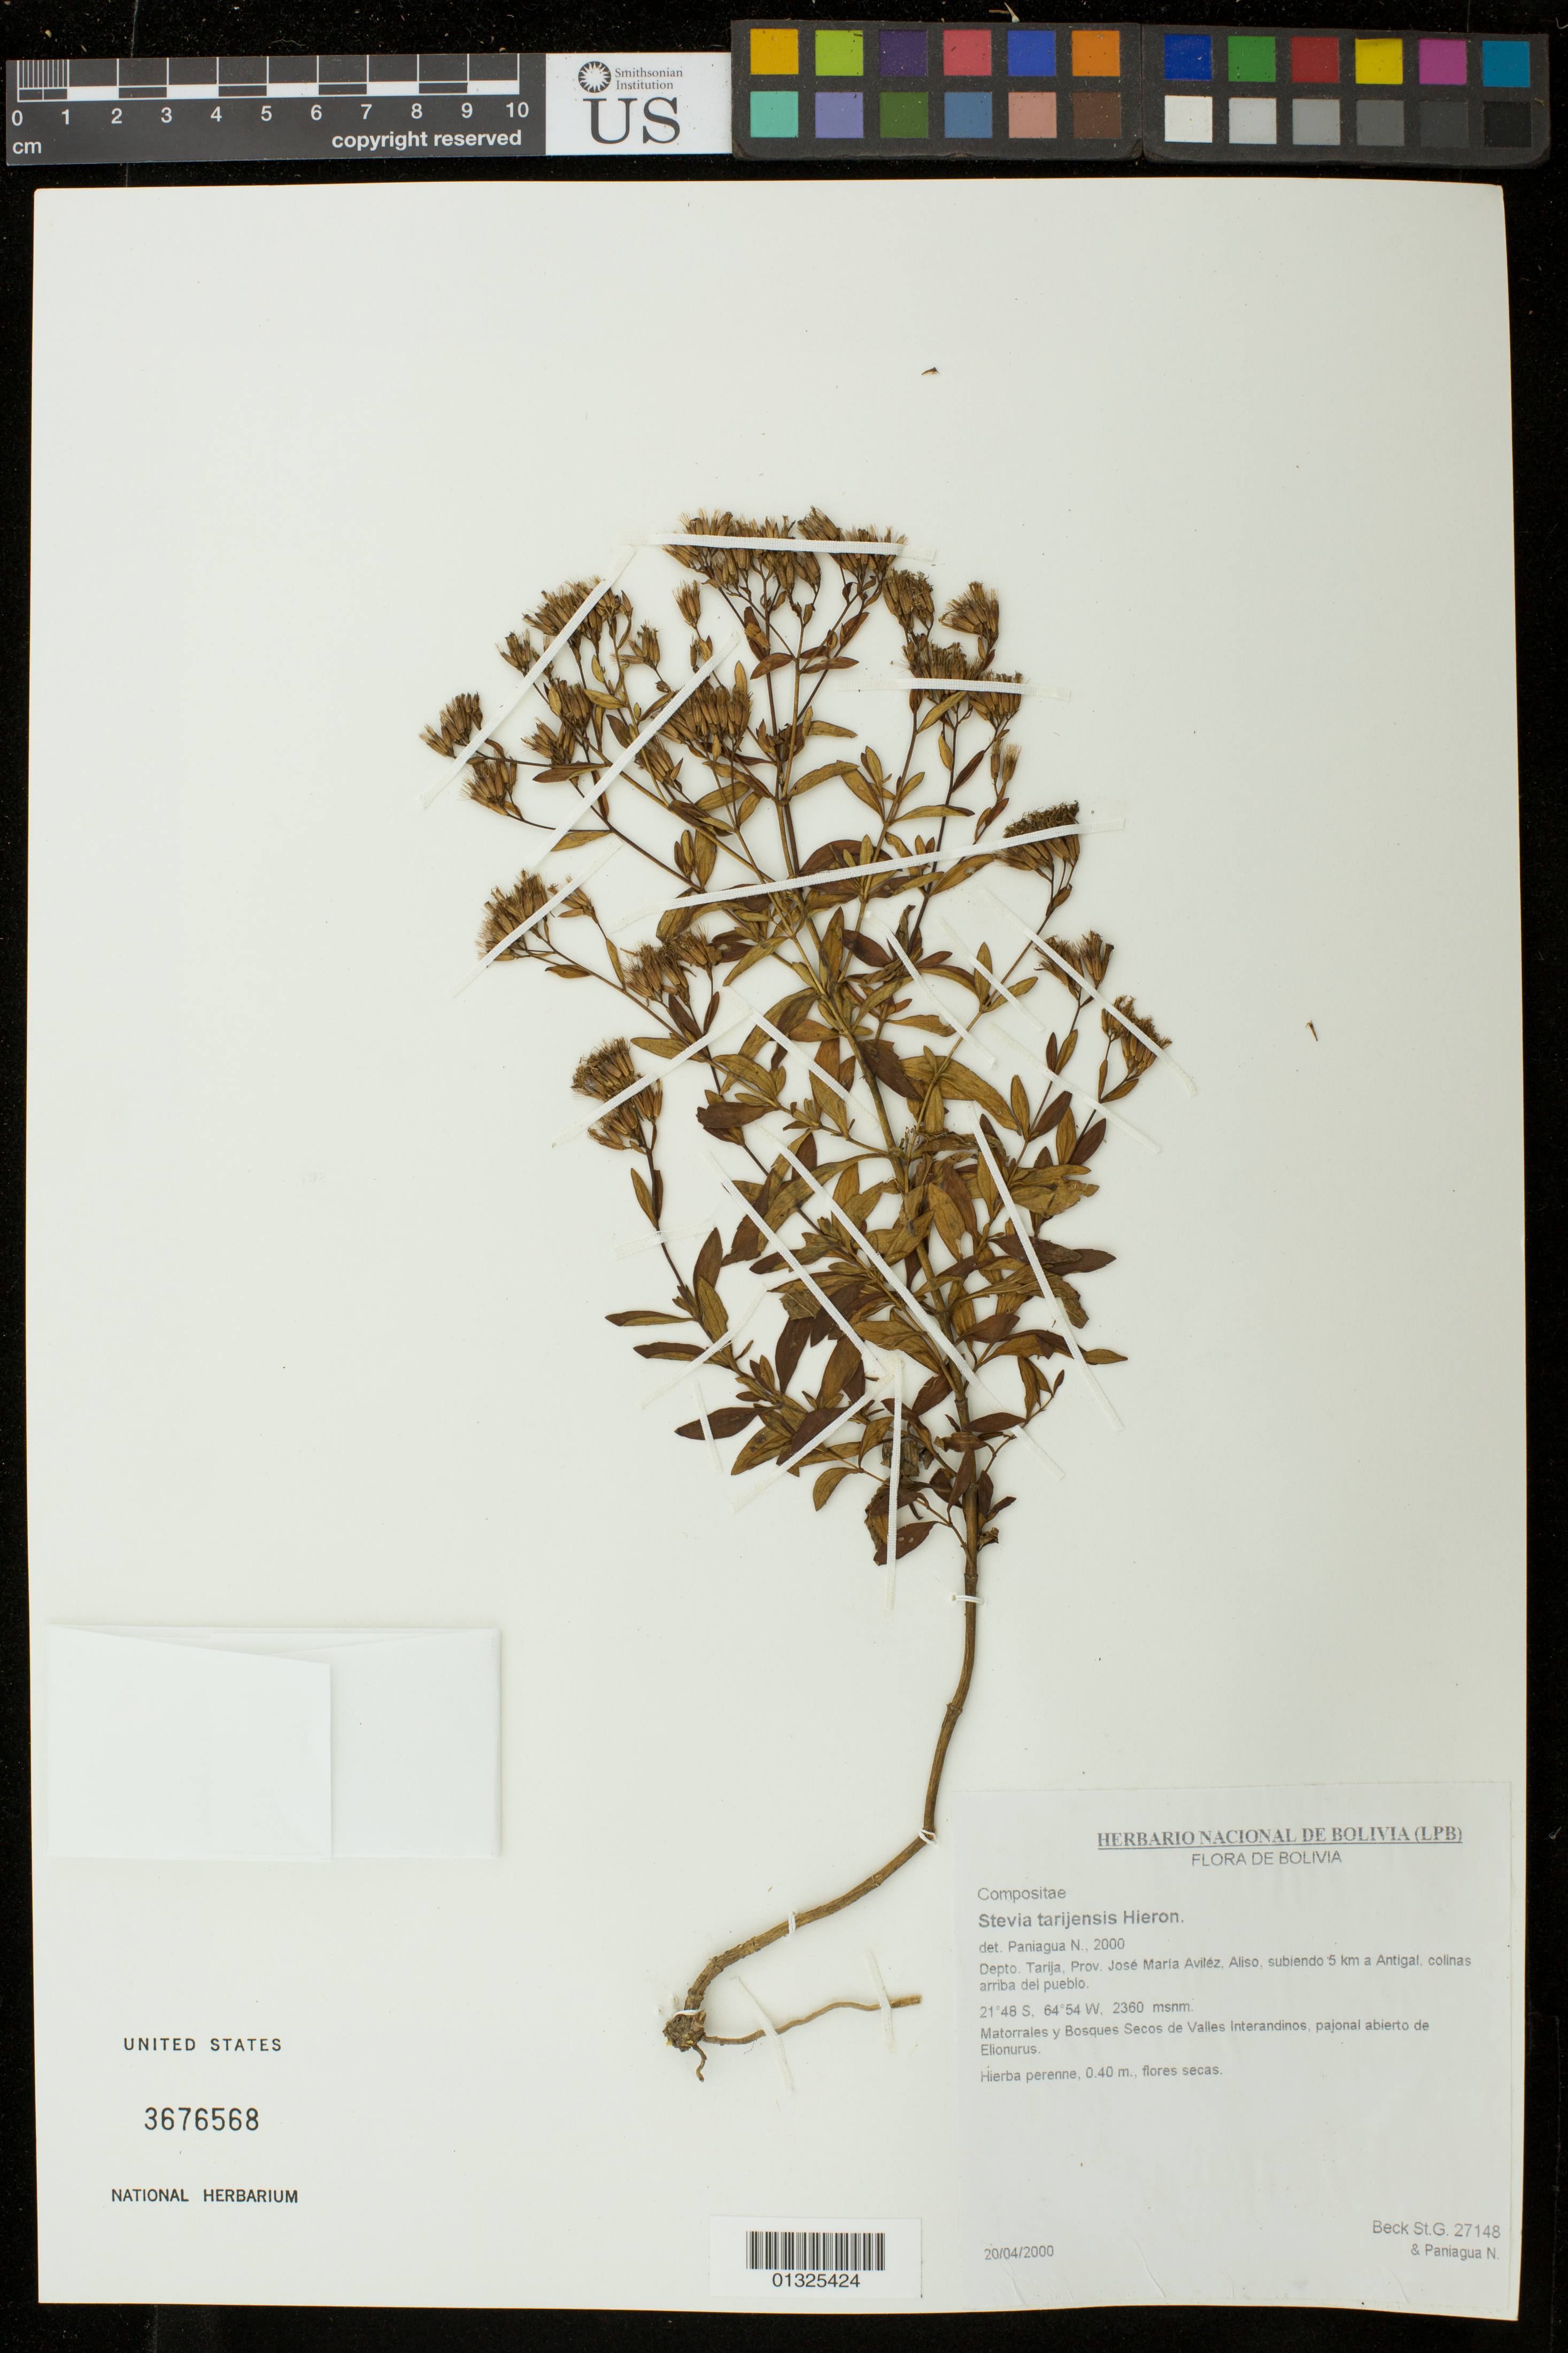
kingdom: Plantae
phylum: Tracheophyta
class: Magnoliopsida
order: Asterales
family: Asteraceae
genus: Stevia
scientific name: Stevia tarijensis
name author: Hieron.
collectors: S. G. Beck & N. Paniagua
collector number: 27148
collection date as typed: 20 April 2000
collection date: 2000-04-20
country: Bolivia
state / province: Tarija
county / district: Jose Maria Avilez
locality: Aliso, subiendo 5 km a Antigal, colinas arriba del pueblo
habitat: Matorrales y Bosques secos de Vlles Interandinos, pajonal abierto de Elionurus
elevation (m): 2360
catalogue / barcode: US 3676568